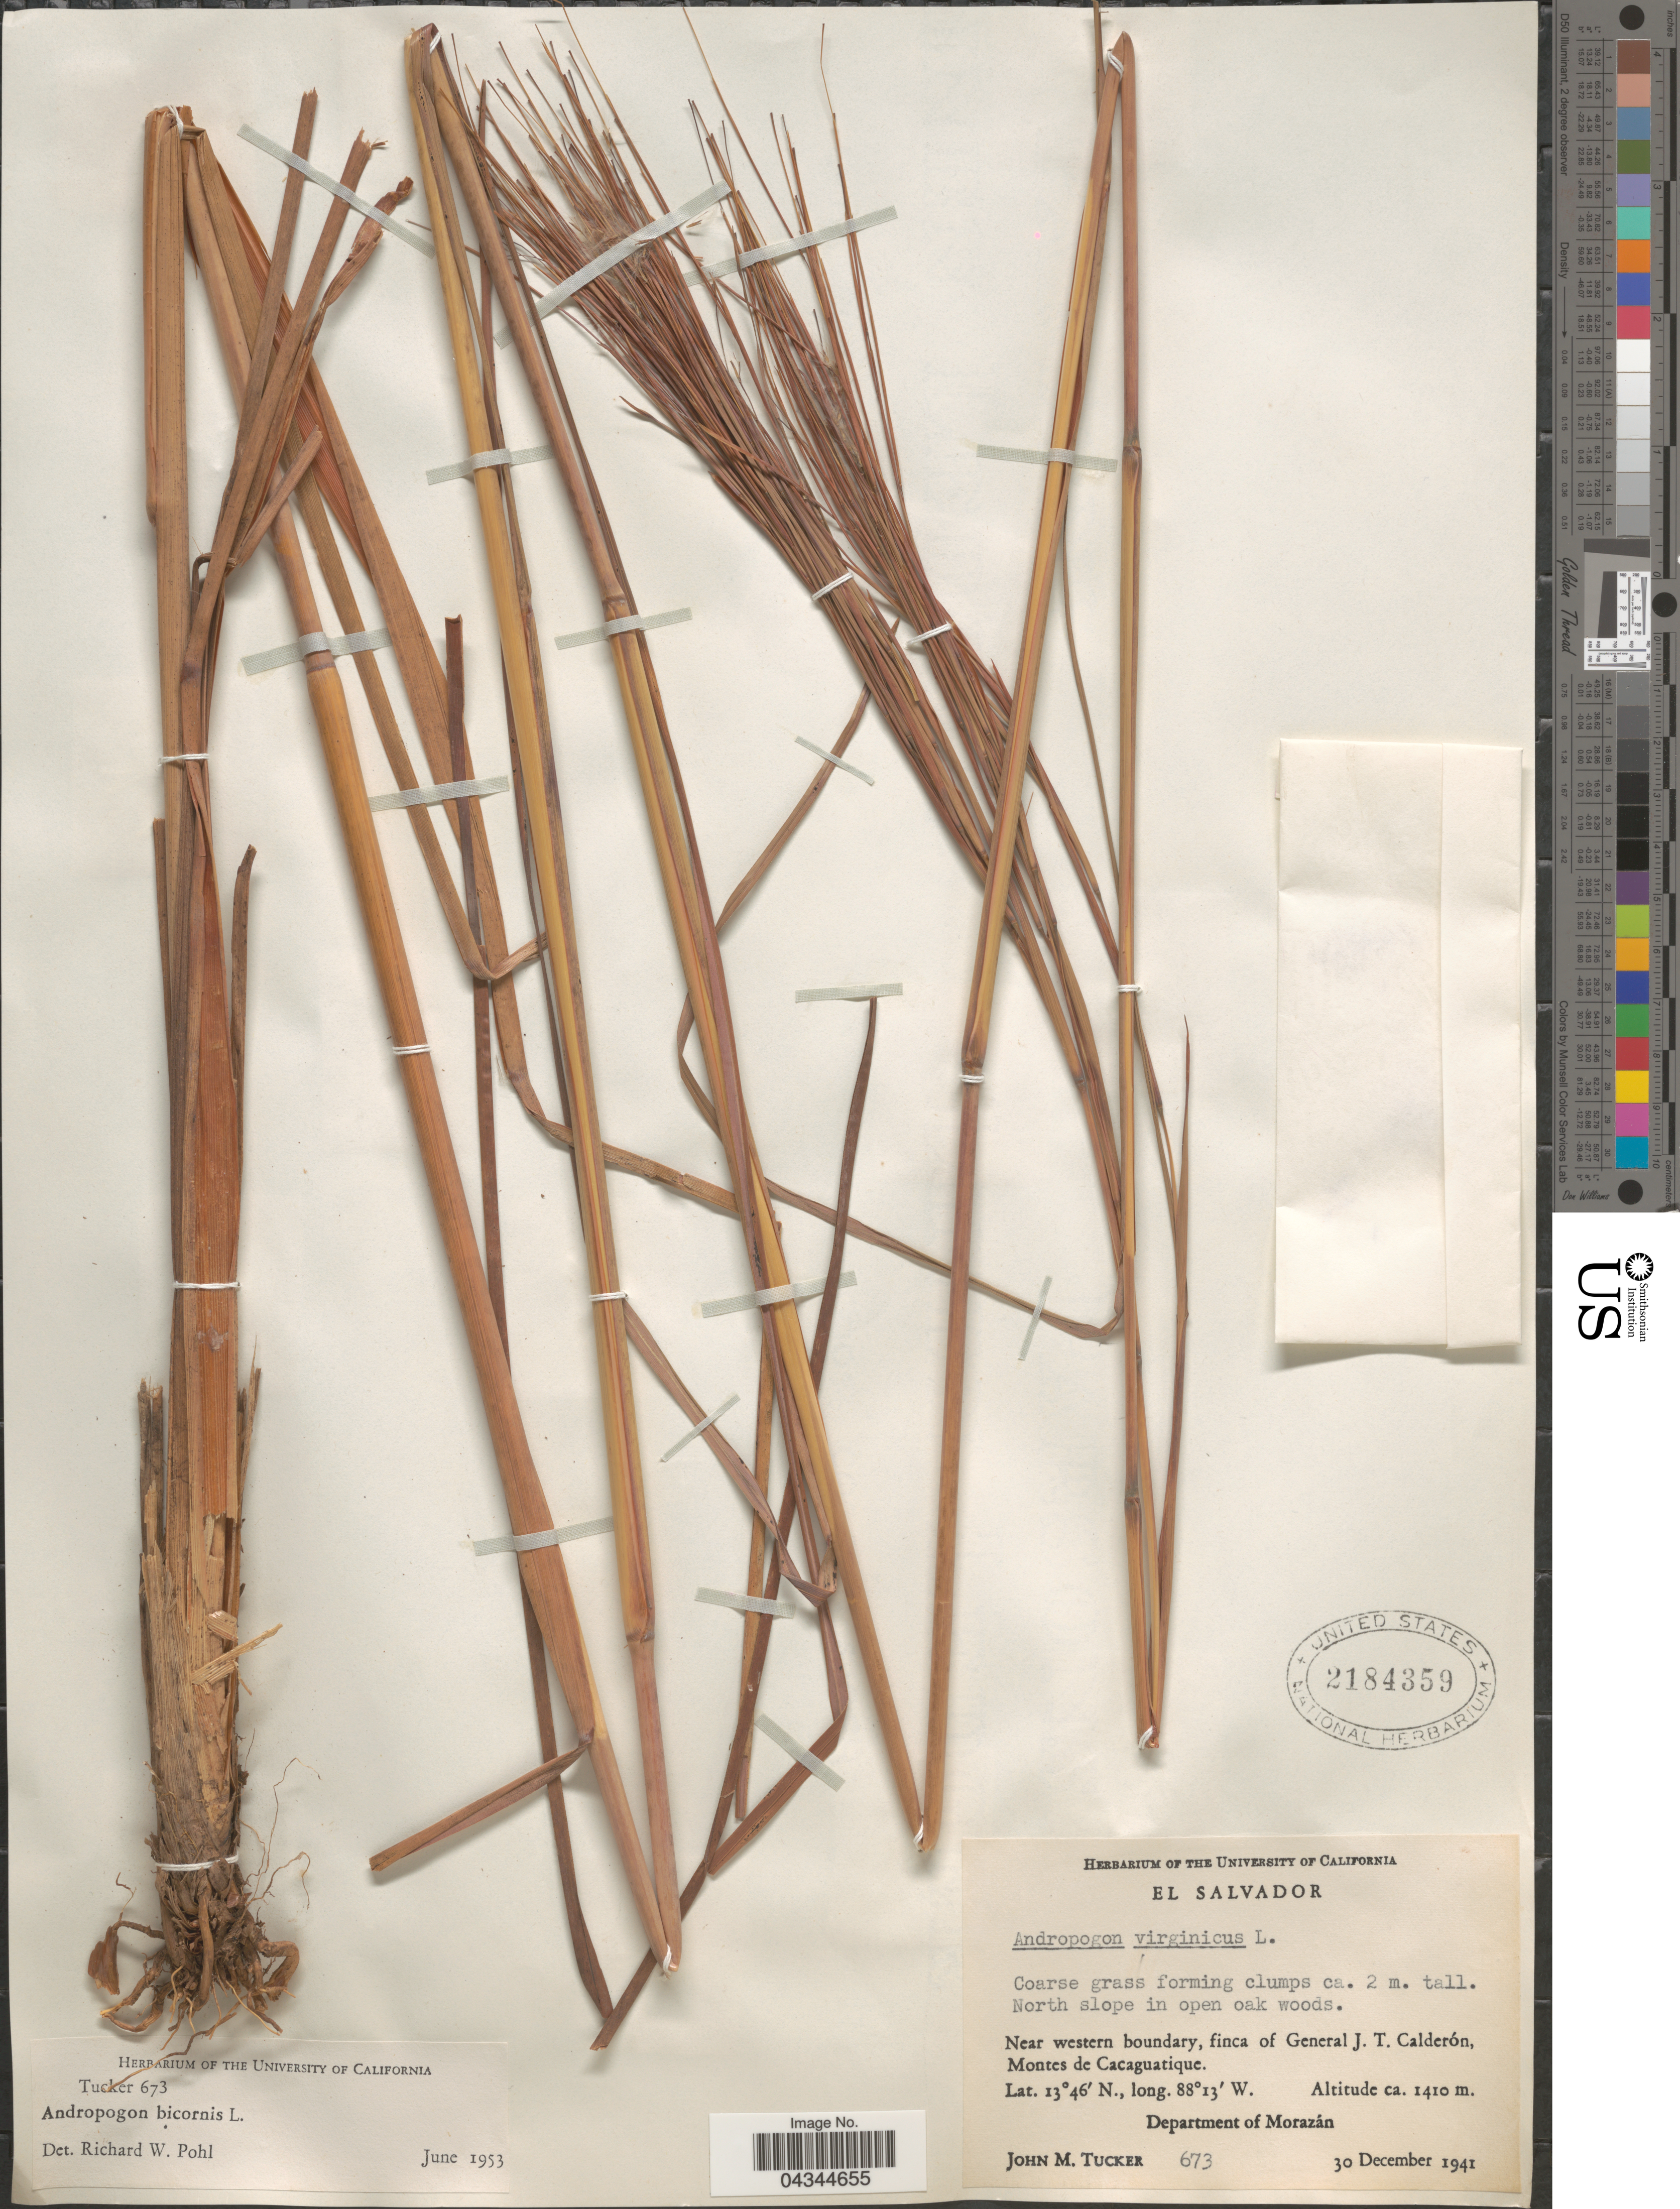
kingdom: Plantae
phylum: Tracheophyta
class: Liliopsida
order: Poales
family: Poaceae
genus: Andropogon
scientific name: Andropogon bicornis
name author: L.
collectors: J. M. Tucker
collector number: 673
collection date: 1941-12-30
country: El Salvador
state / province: Morazan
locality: North slope in open oak woods. Near western boundary, finca of General J. T. Calderón, Montes de Cacaguatique. Department of Morazán.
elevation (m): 1410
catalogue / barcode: US 2184359